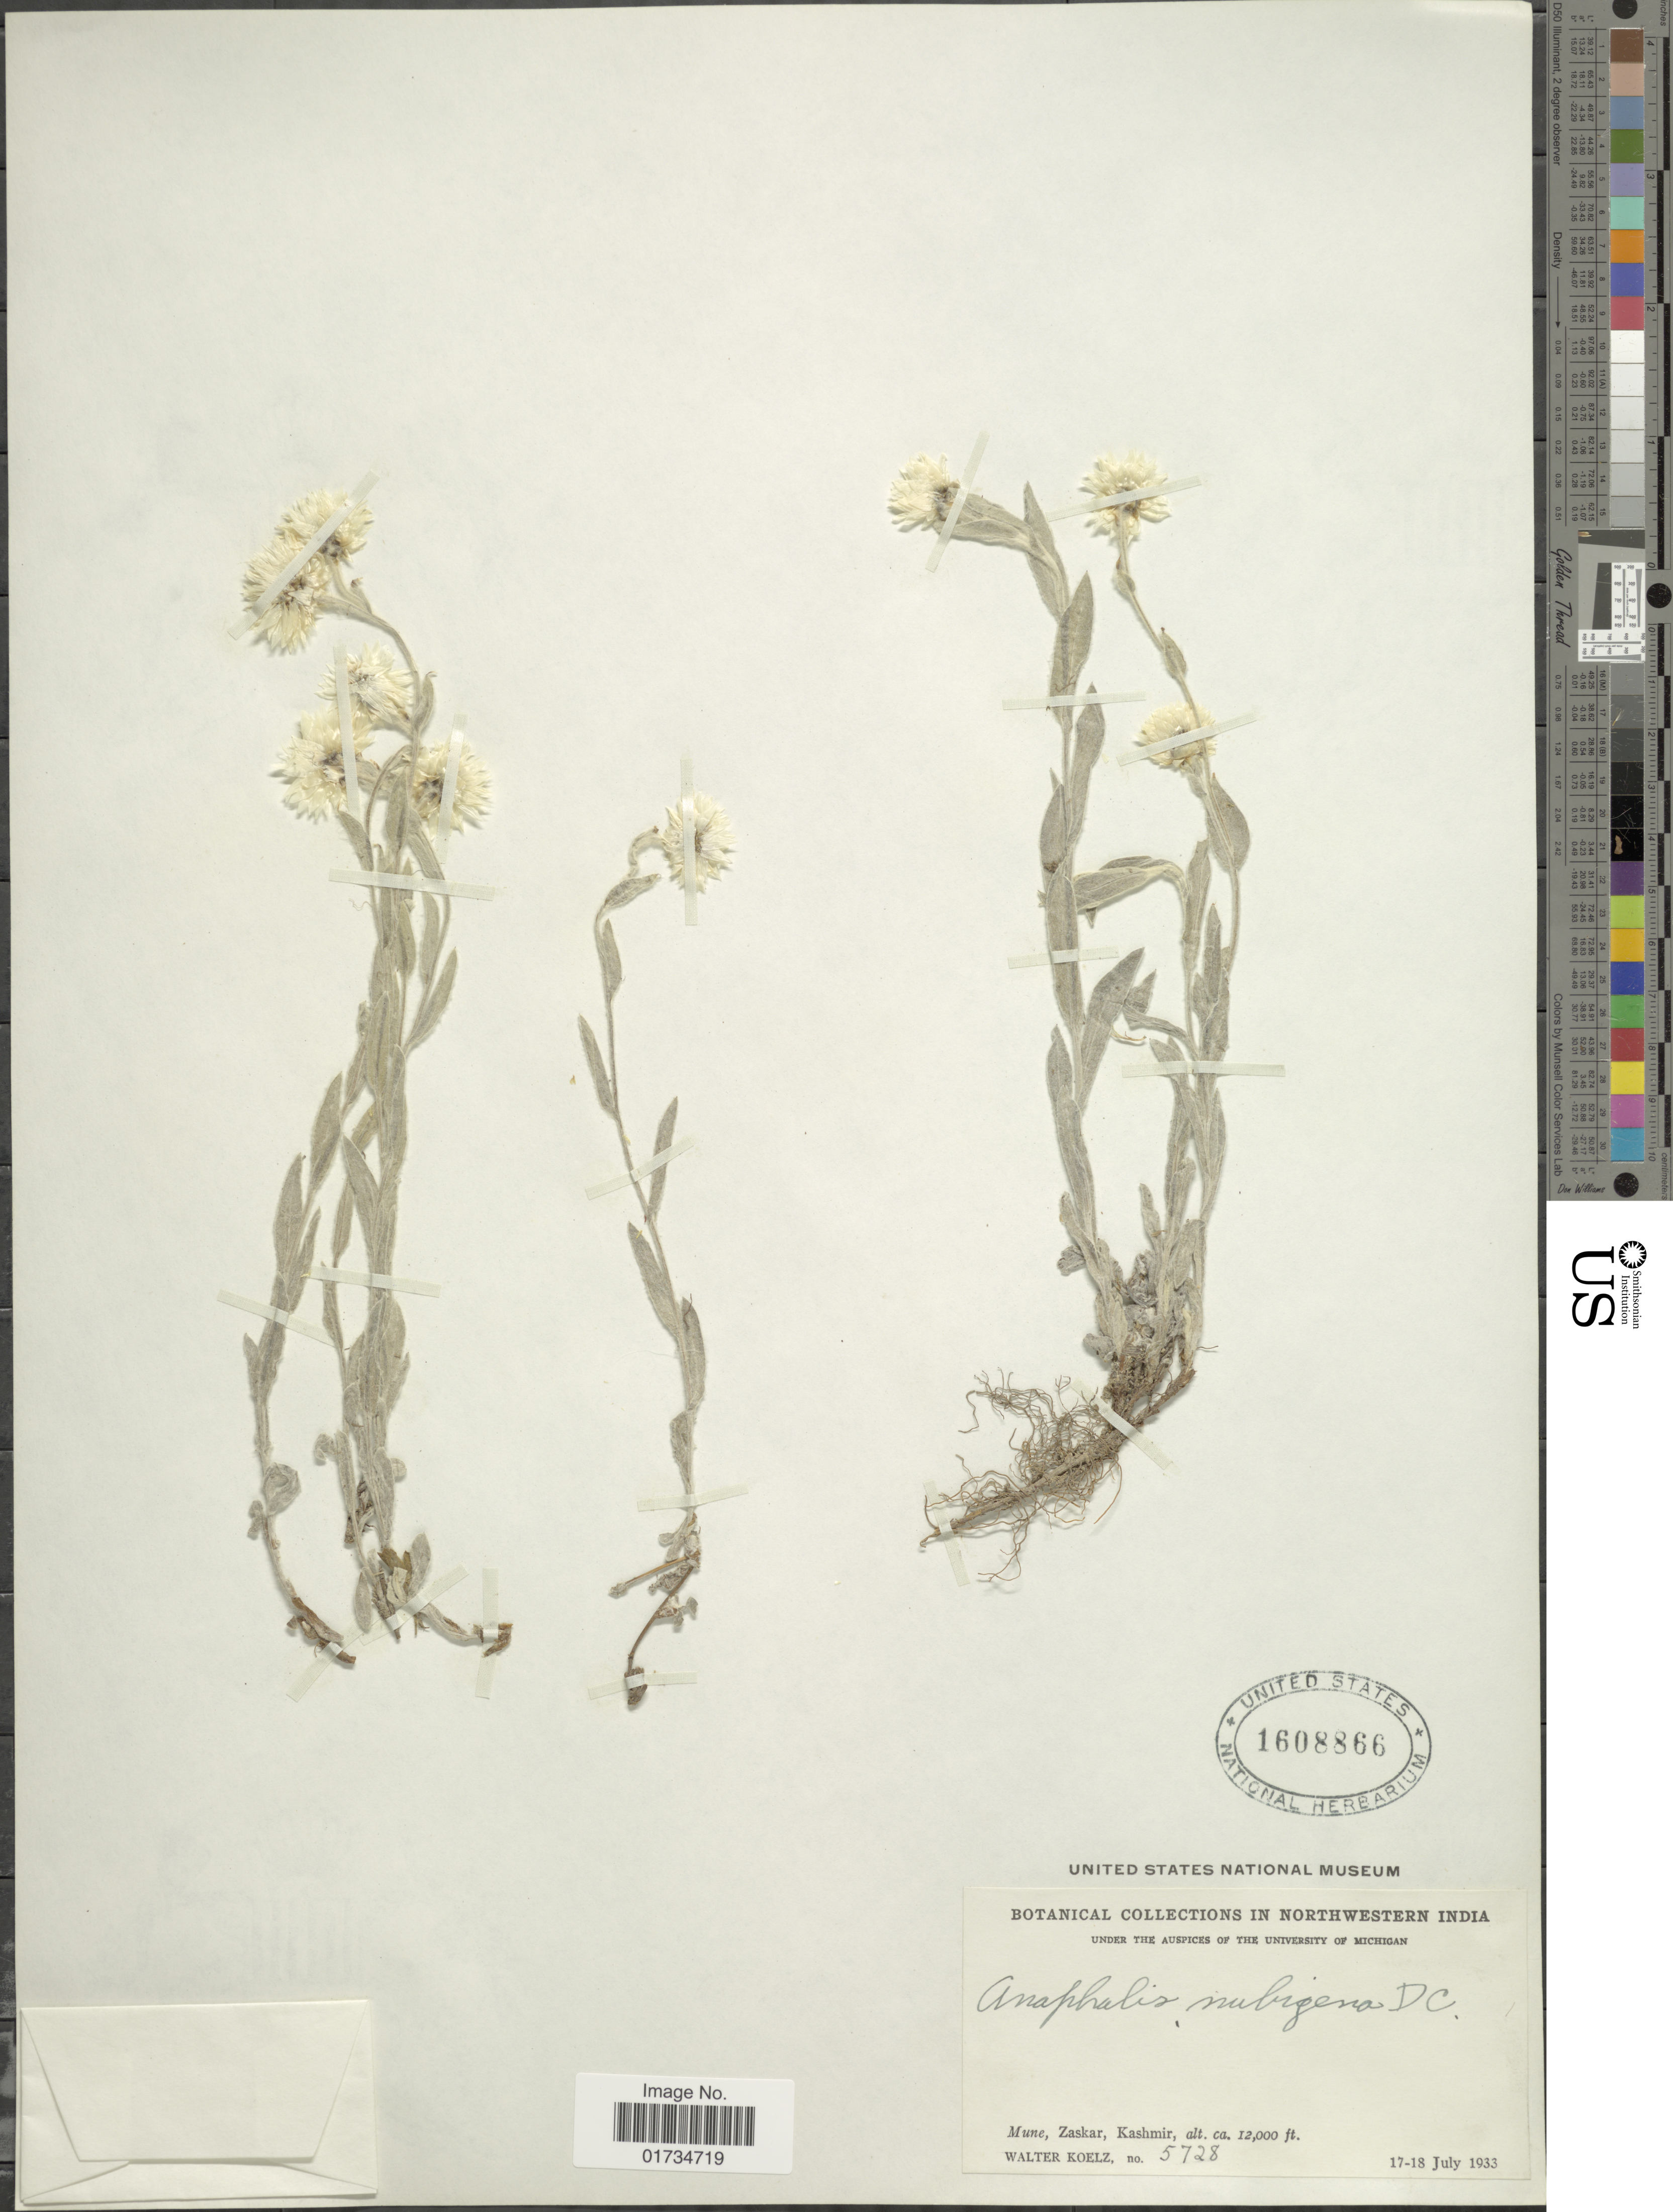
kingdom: Plantae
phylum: Tracheophyta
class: Magnoliopsida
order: Asterales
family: Asteraceae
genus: Anaphalis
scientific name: Anaphalis nubigena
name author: DC.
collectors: W. N. Koelz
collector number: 5728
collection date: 1933-07-17/1933-07-18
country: India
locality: Northwestern India. Mune, Zaskar, Kashmir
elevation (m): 3658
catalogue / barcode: US 1608866